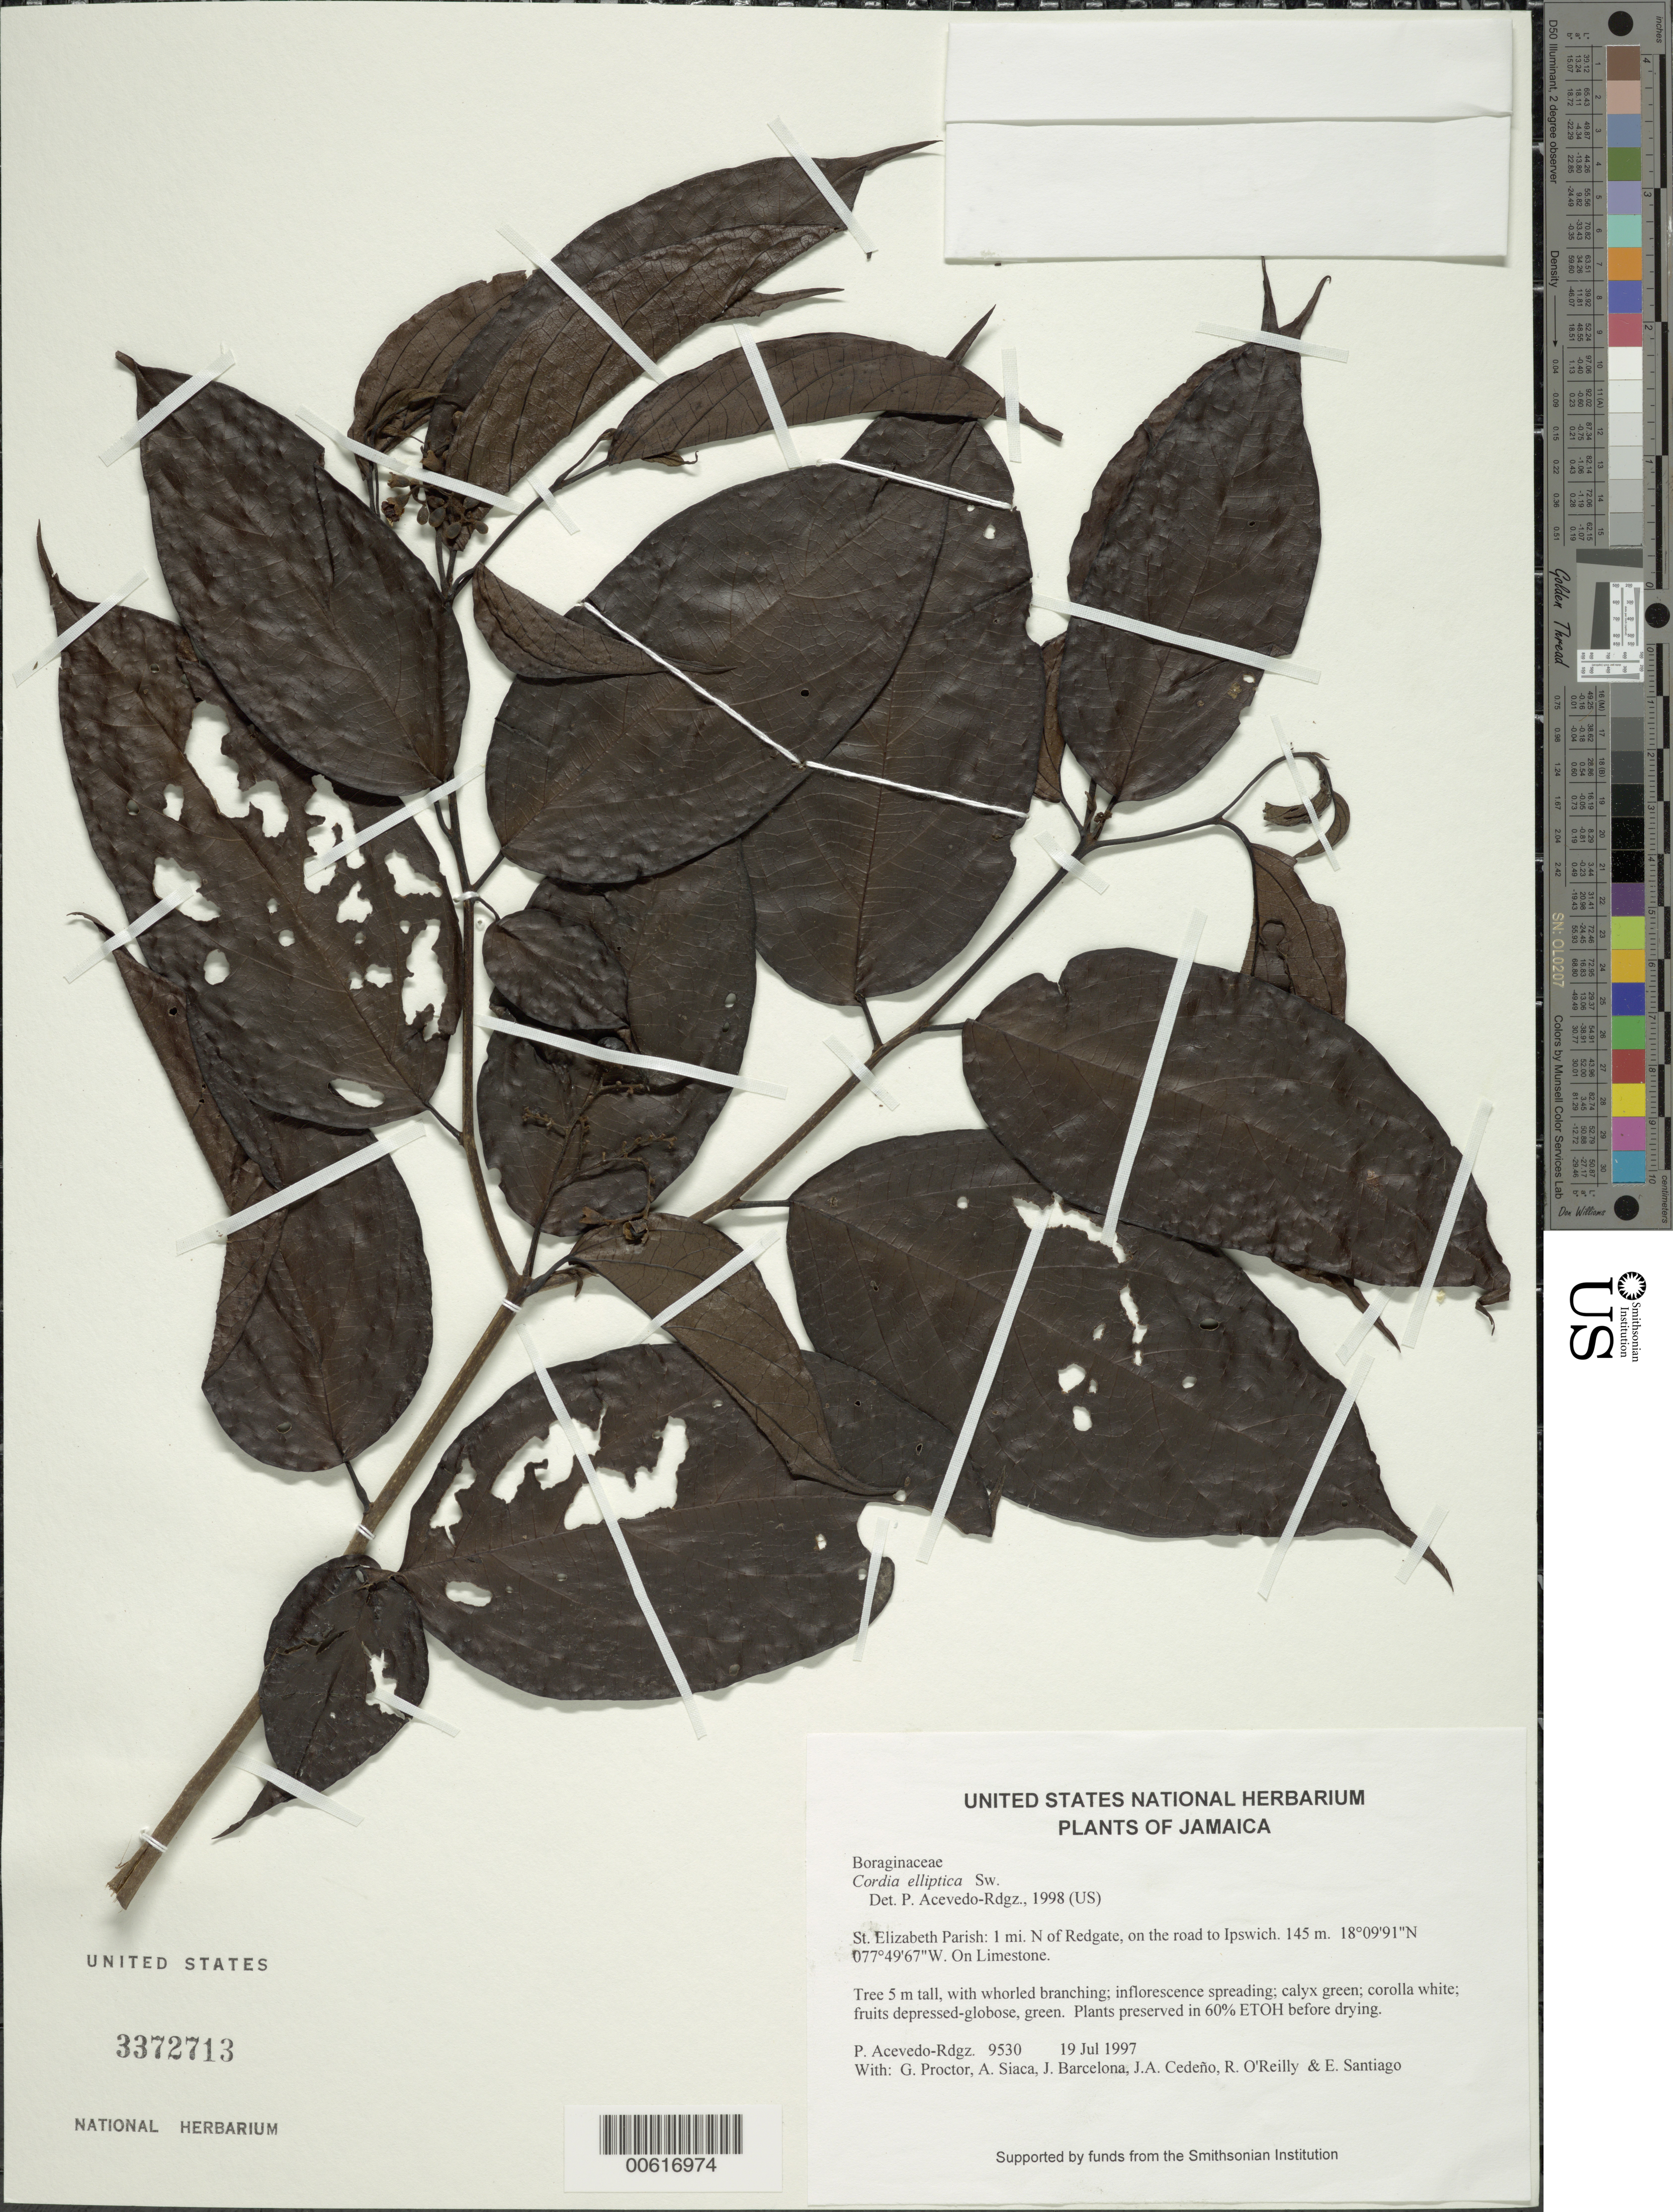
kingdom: Plantae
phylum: Tracheophyta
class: Magnoliopsida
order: Boraginales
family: Cordiaceae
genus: Cordia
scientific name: Cordia elliptica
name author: Sw.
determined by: Acevedo-Rodríguez, P., (BOT), Smithsonian Institution - National Museum of Natural History (UNITED STATES)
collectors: P. Acevedo-Rodr., G. R. Proctor, A. Siaca, J. Barcelona, J. A. Cedeño M. & R. O'Reilly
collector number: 9530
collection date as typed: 19 Jul 1997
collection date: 1997-07-19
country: Jamaica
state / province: Saint Elizabeth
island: Jamaica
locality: St. Elizabeth Parish: 1 mi. N of Redgate, on the road to Ipswich.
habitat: On Limestone.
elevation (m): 145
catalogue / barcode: US 3372713